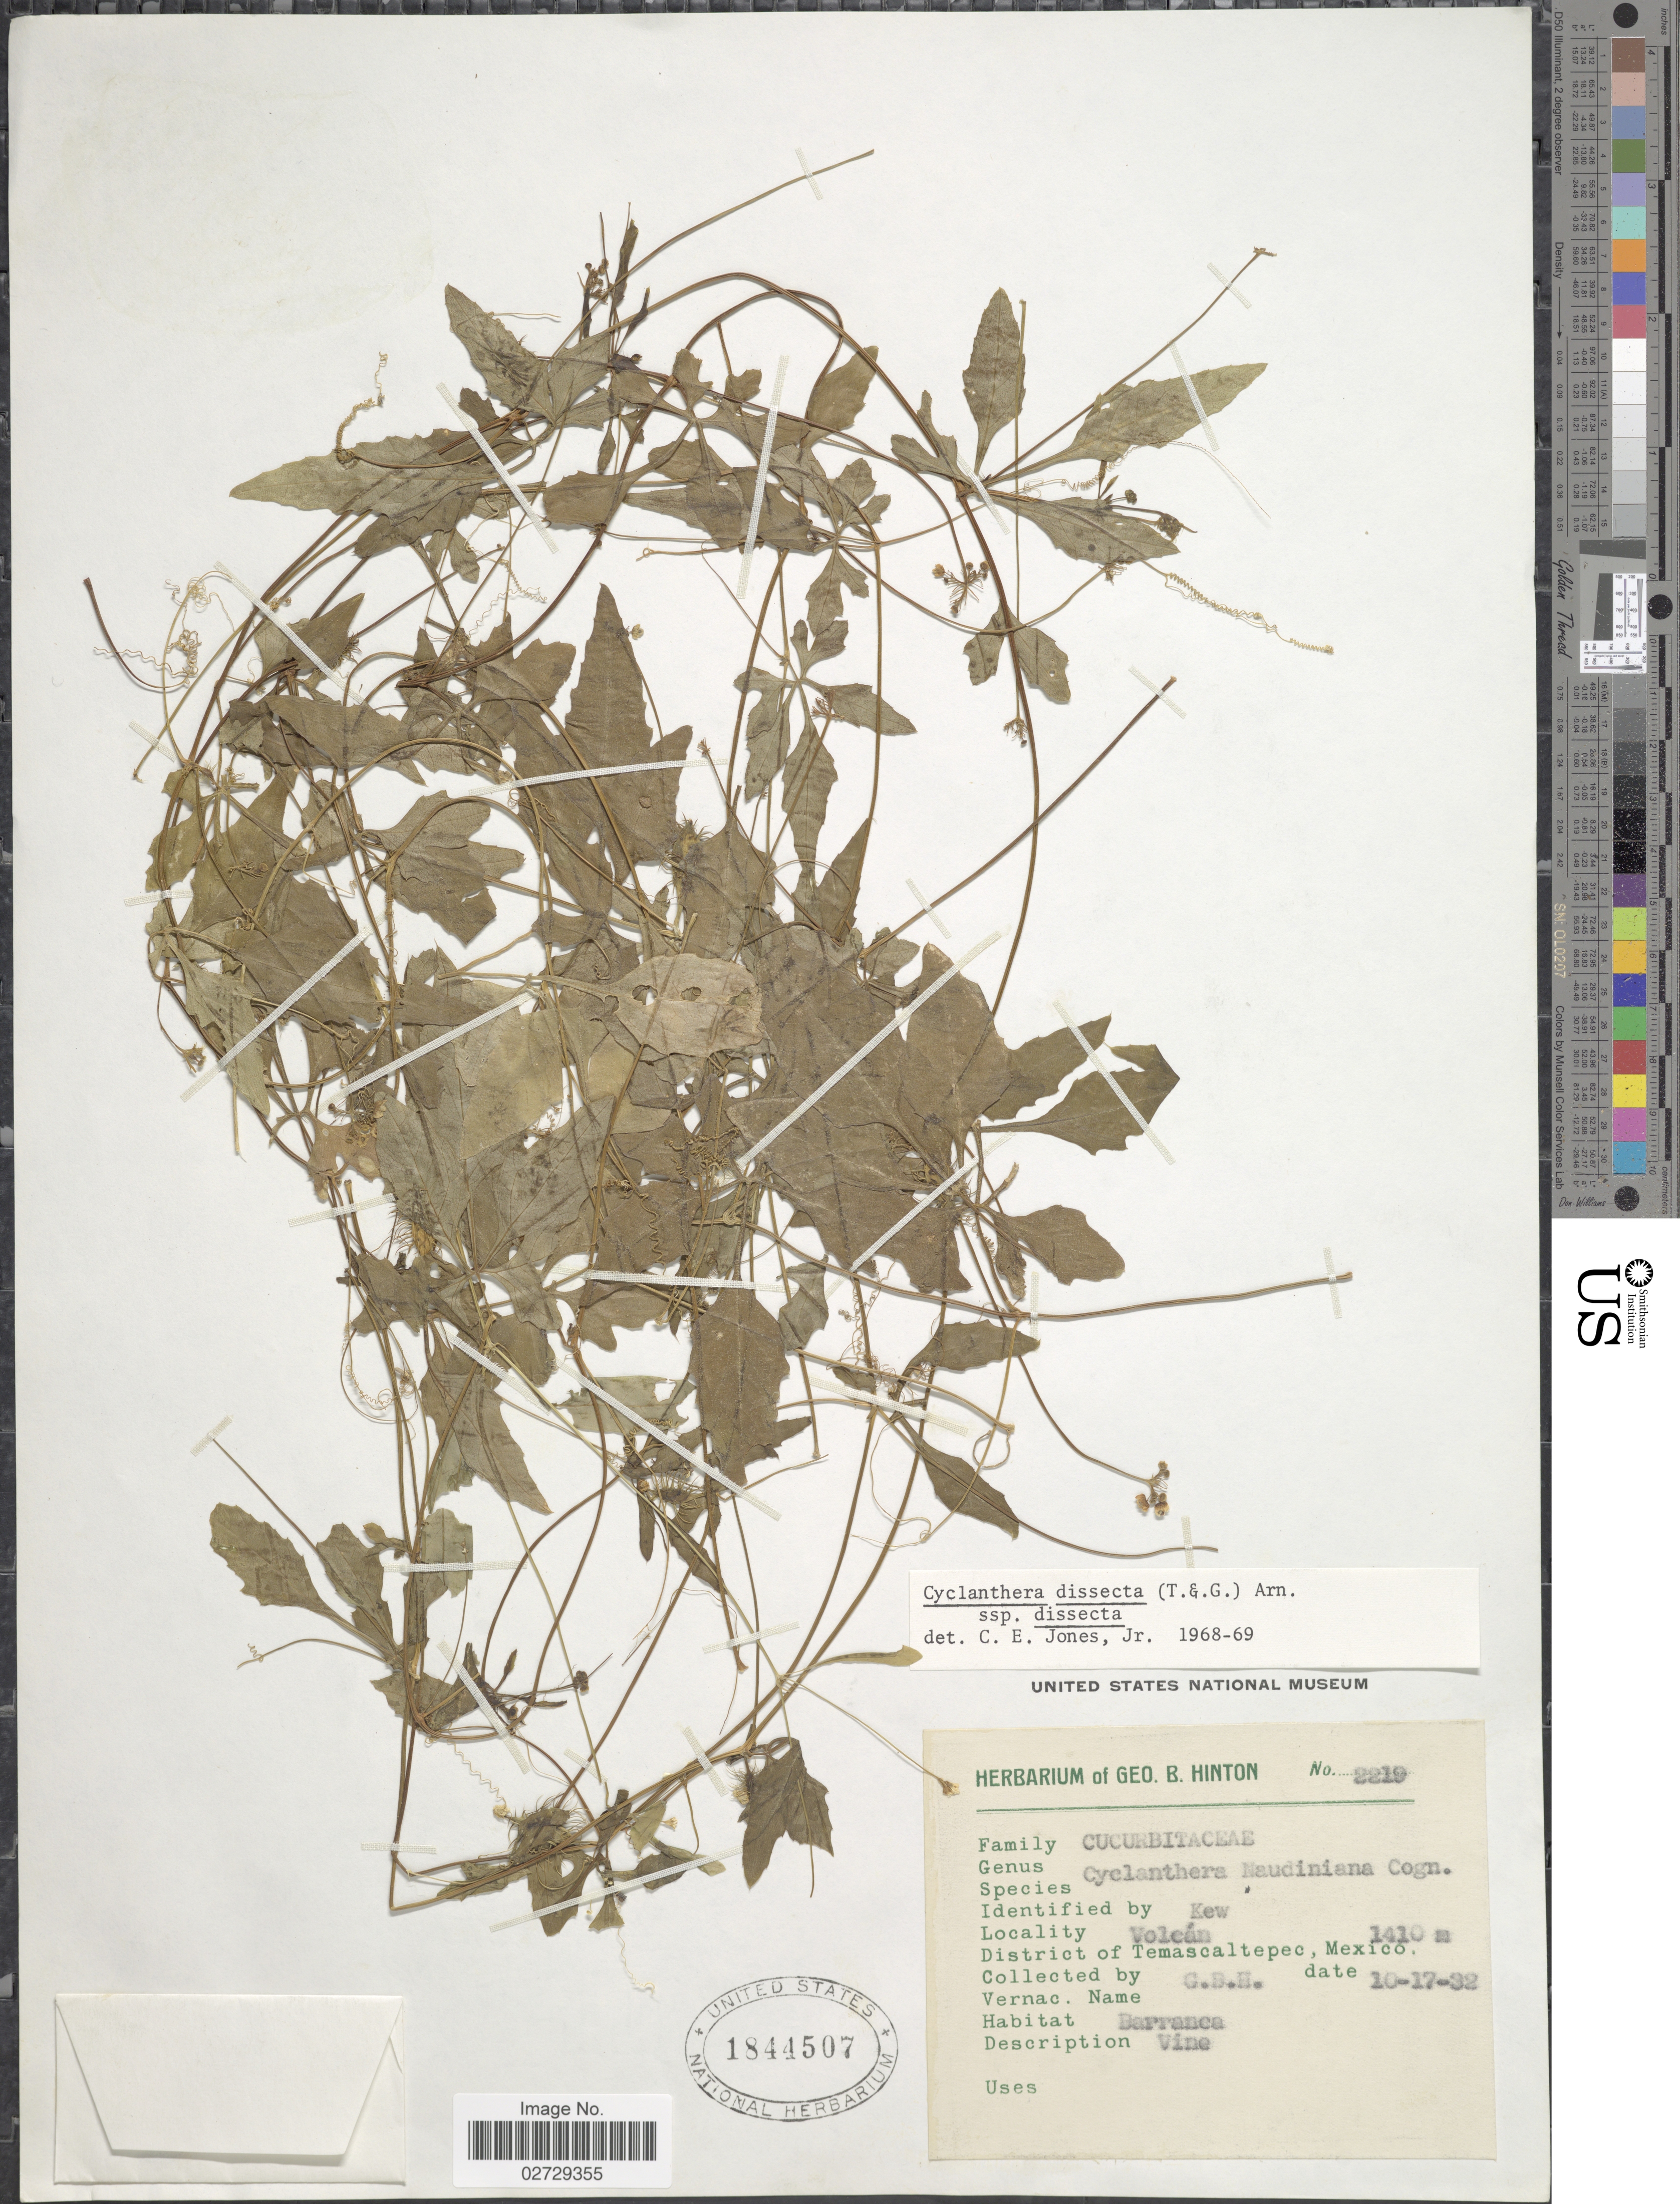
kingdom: Plantae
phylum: Tracheophyta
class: Magnoliopsida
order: Cucurbitales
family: Cucurbitaceae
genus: Cyclanthera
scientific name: Cyclanthera dissecta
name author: (Torr. & A. Gray) Arn.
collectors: G. B. Hinton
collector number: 2219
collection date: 1932-10-17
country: Mexico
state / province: México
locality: Volcán. District of Temascaltepec.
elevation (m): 1410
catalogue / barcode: US 1844507